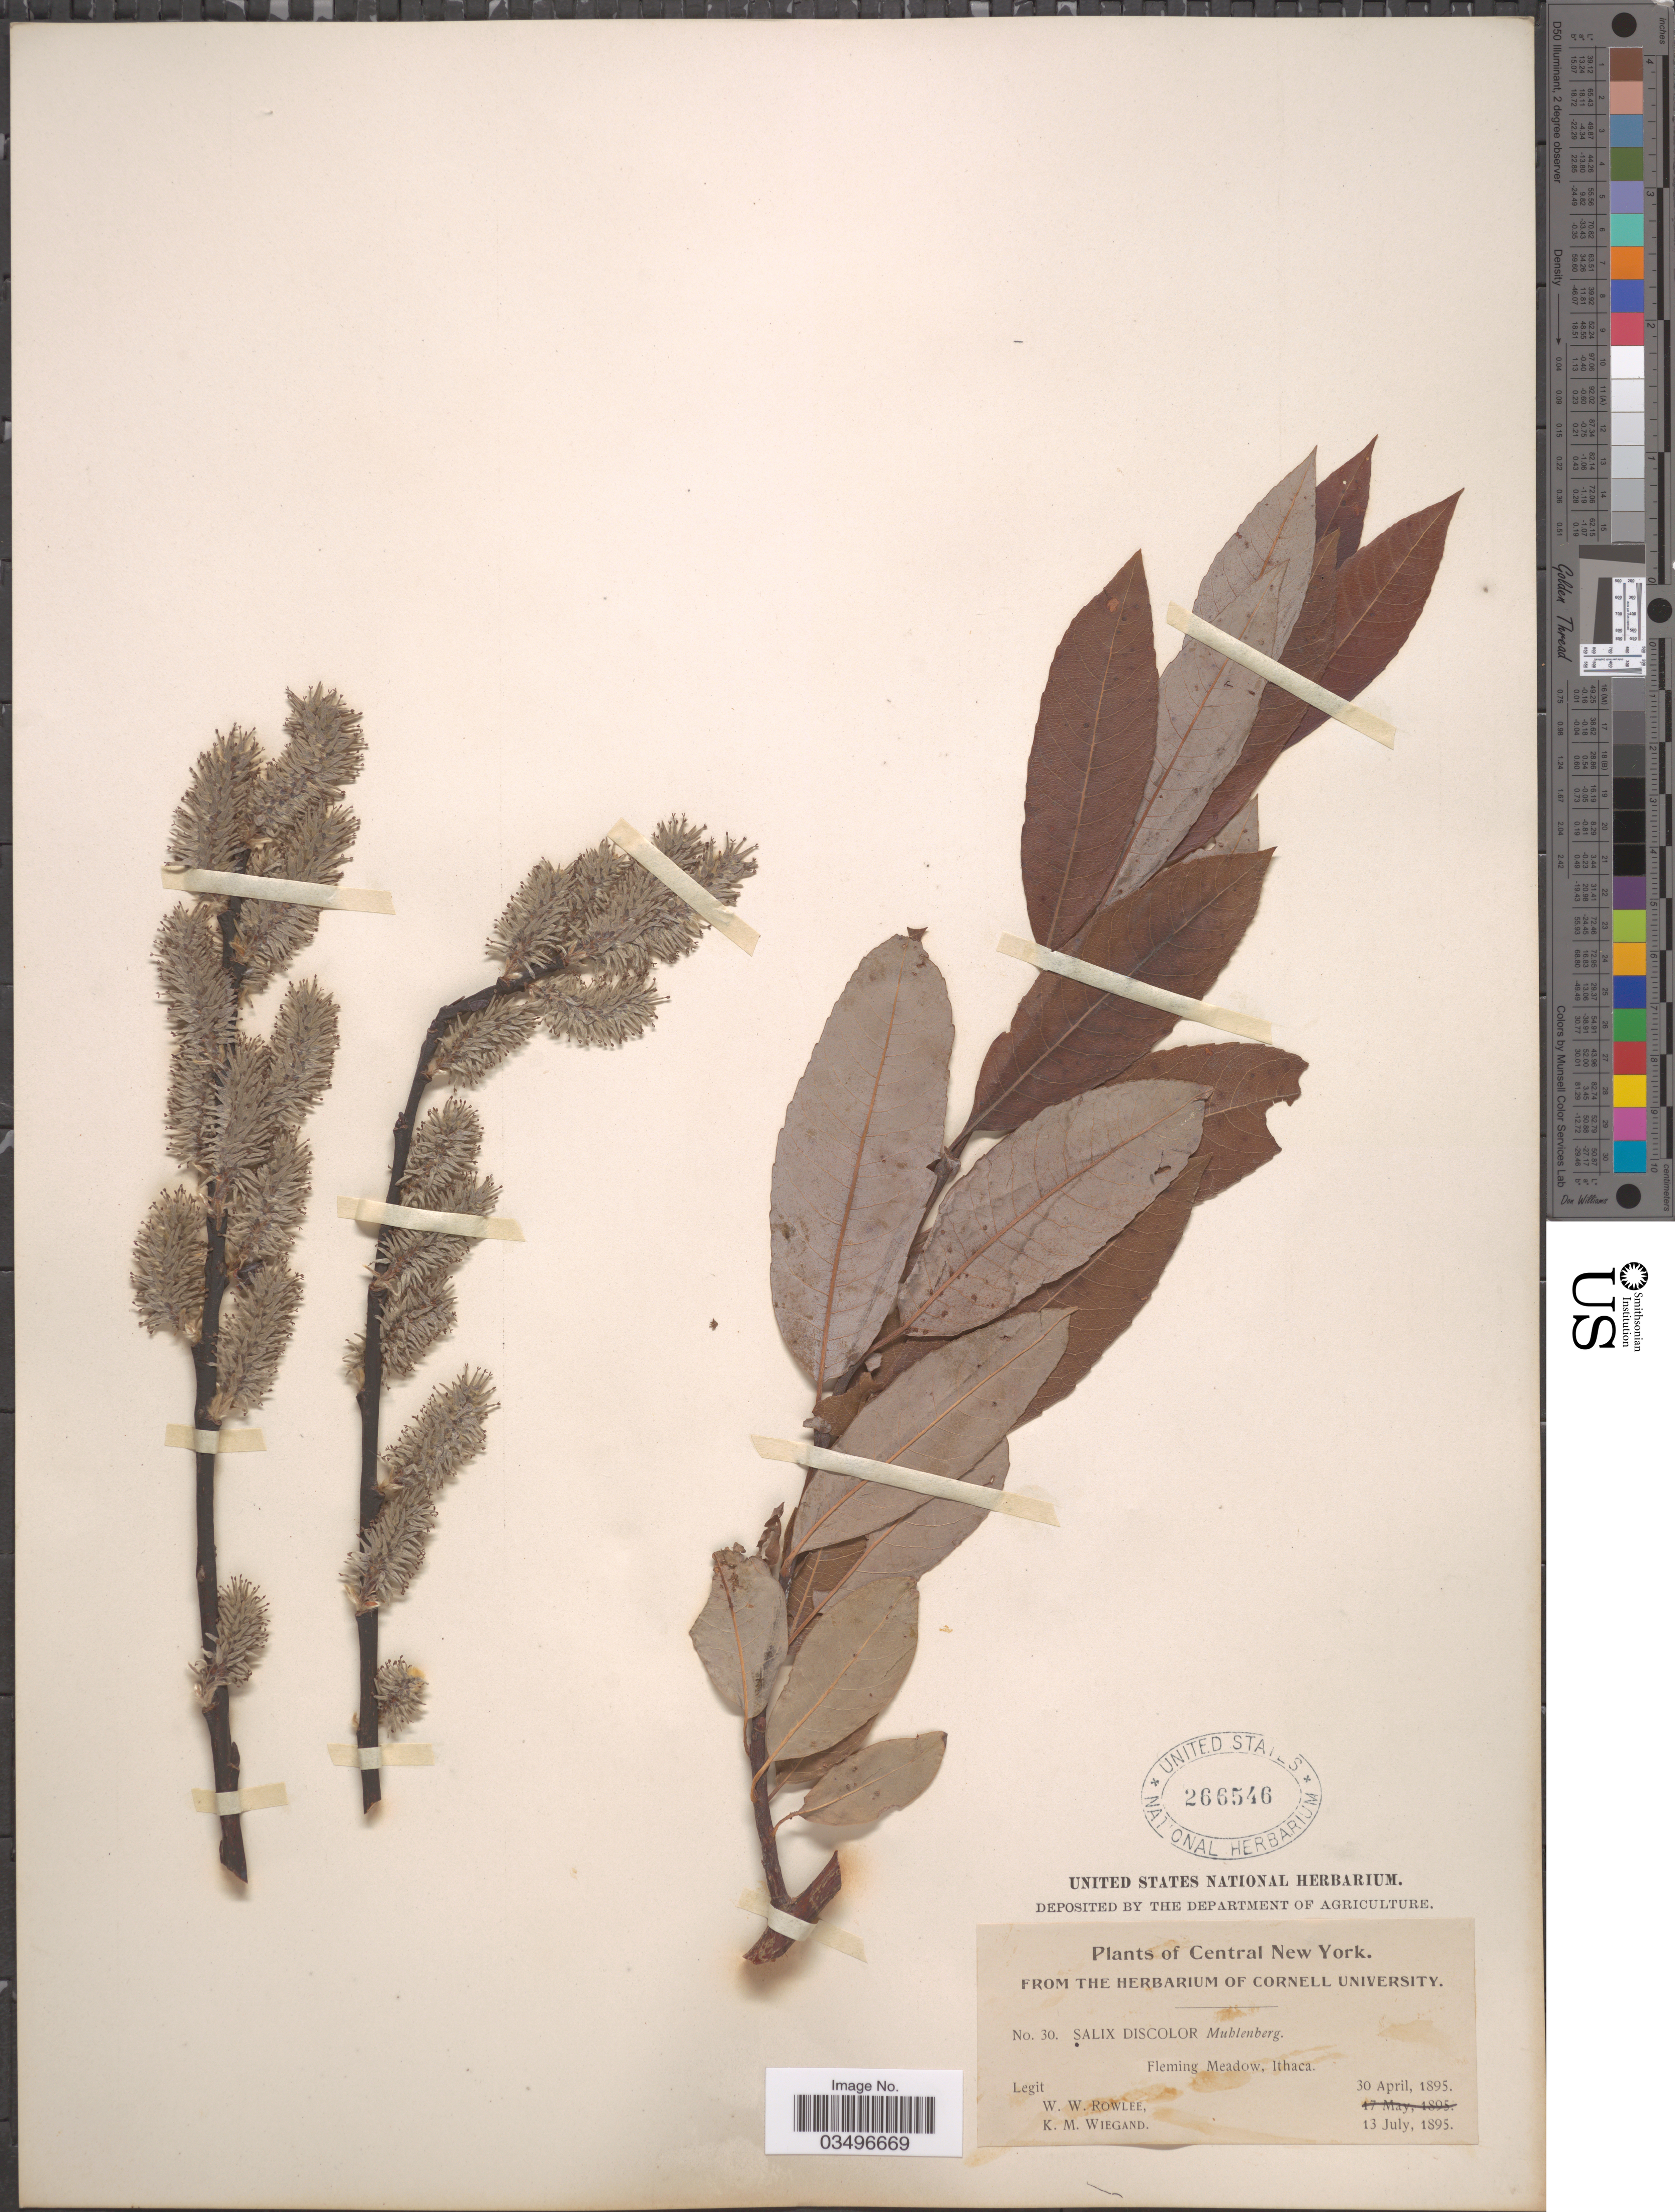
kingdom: Plantae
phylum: Tracheophyta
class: Magnoliopsida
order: Malpighiales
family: Salicaceae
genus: Salix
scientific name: Salix discolor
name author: Muhl.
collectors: W. W. Rowlee & K. M. Wiegand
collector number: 30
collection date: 1895-04-30/1895-07-13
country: United States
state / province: New York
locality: Central New York. Fleming Meadow, Ithaca.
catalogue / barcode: US 266546